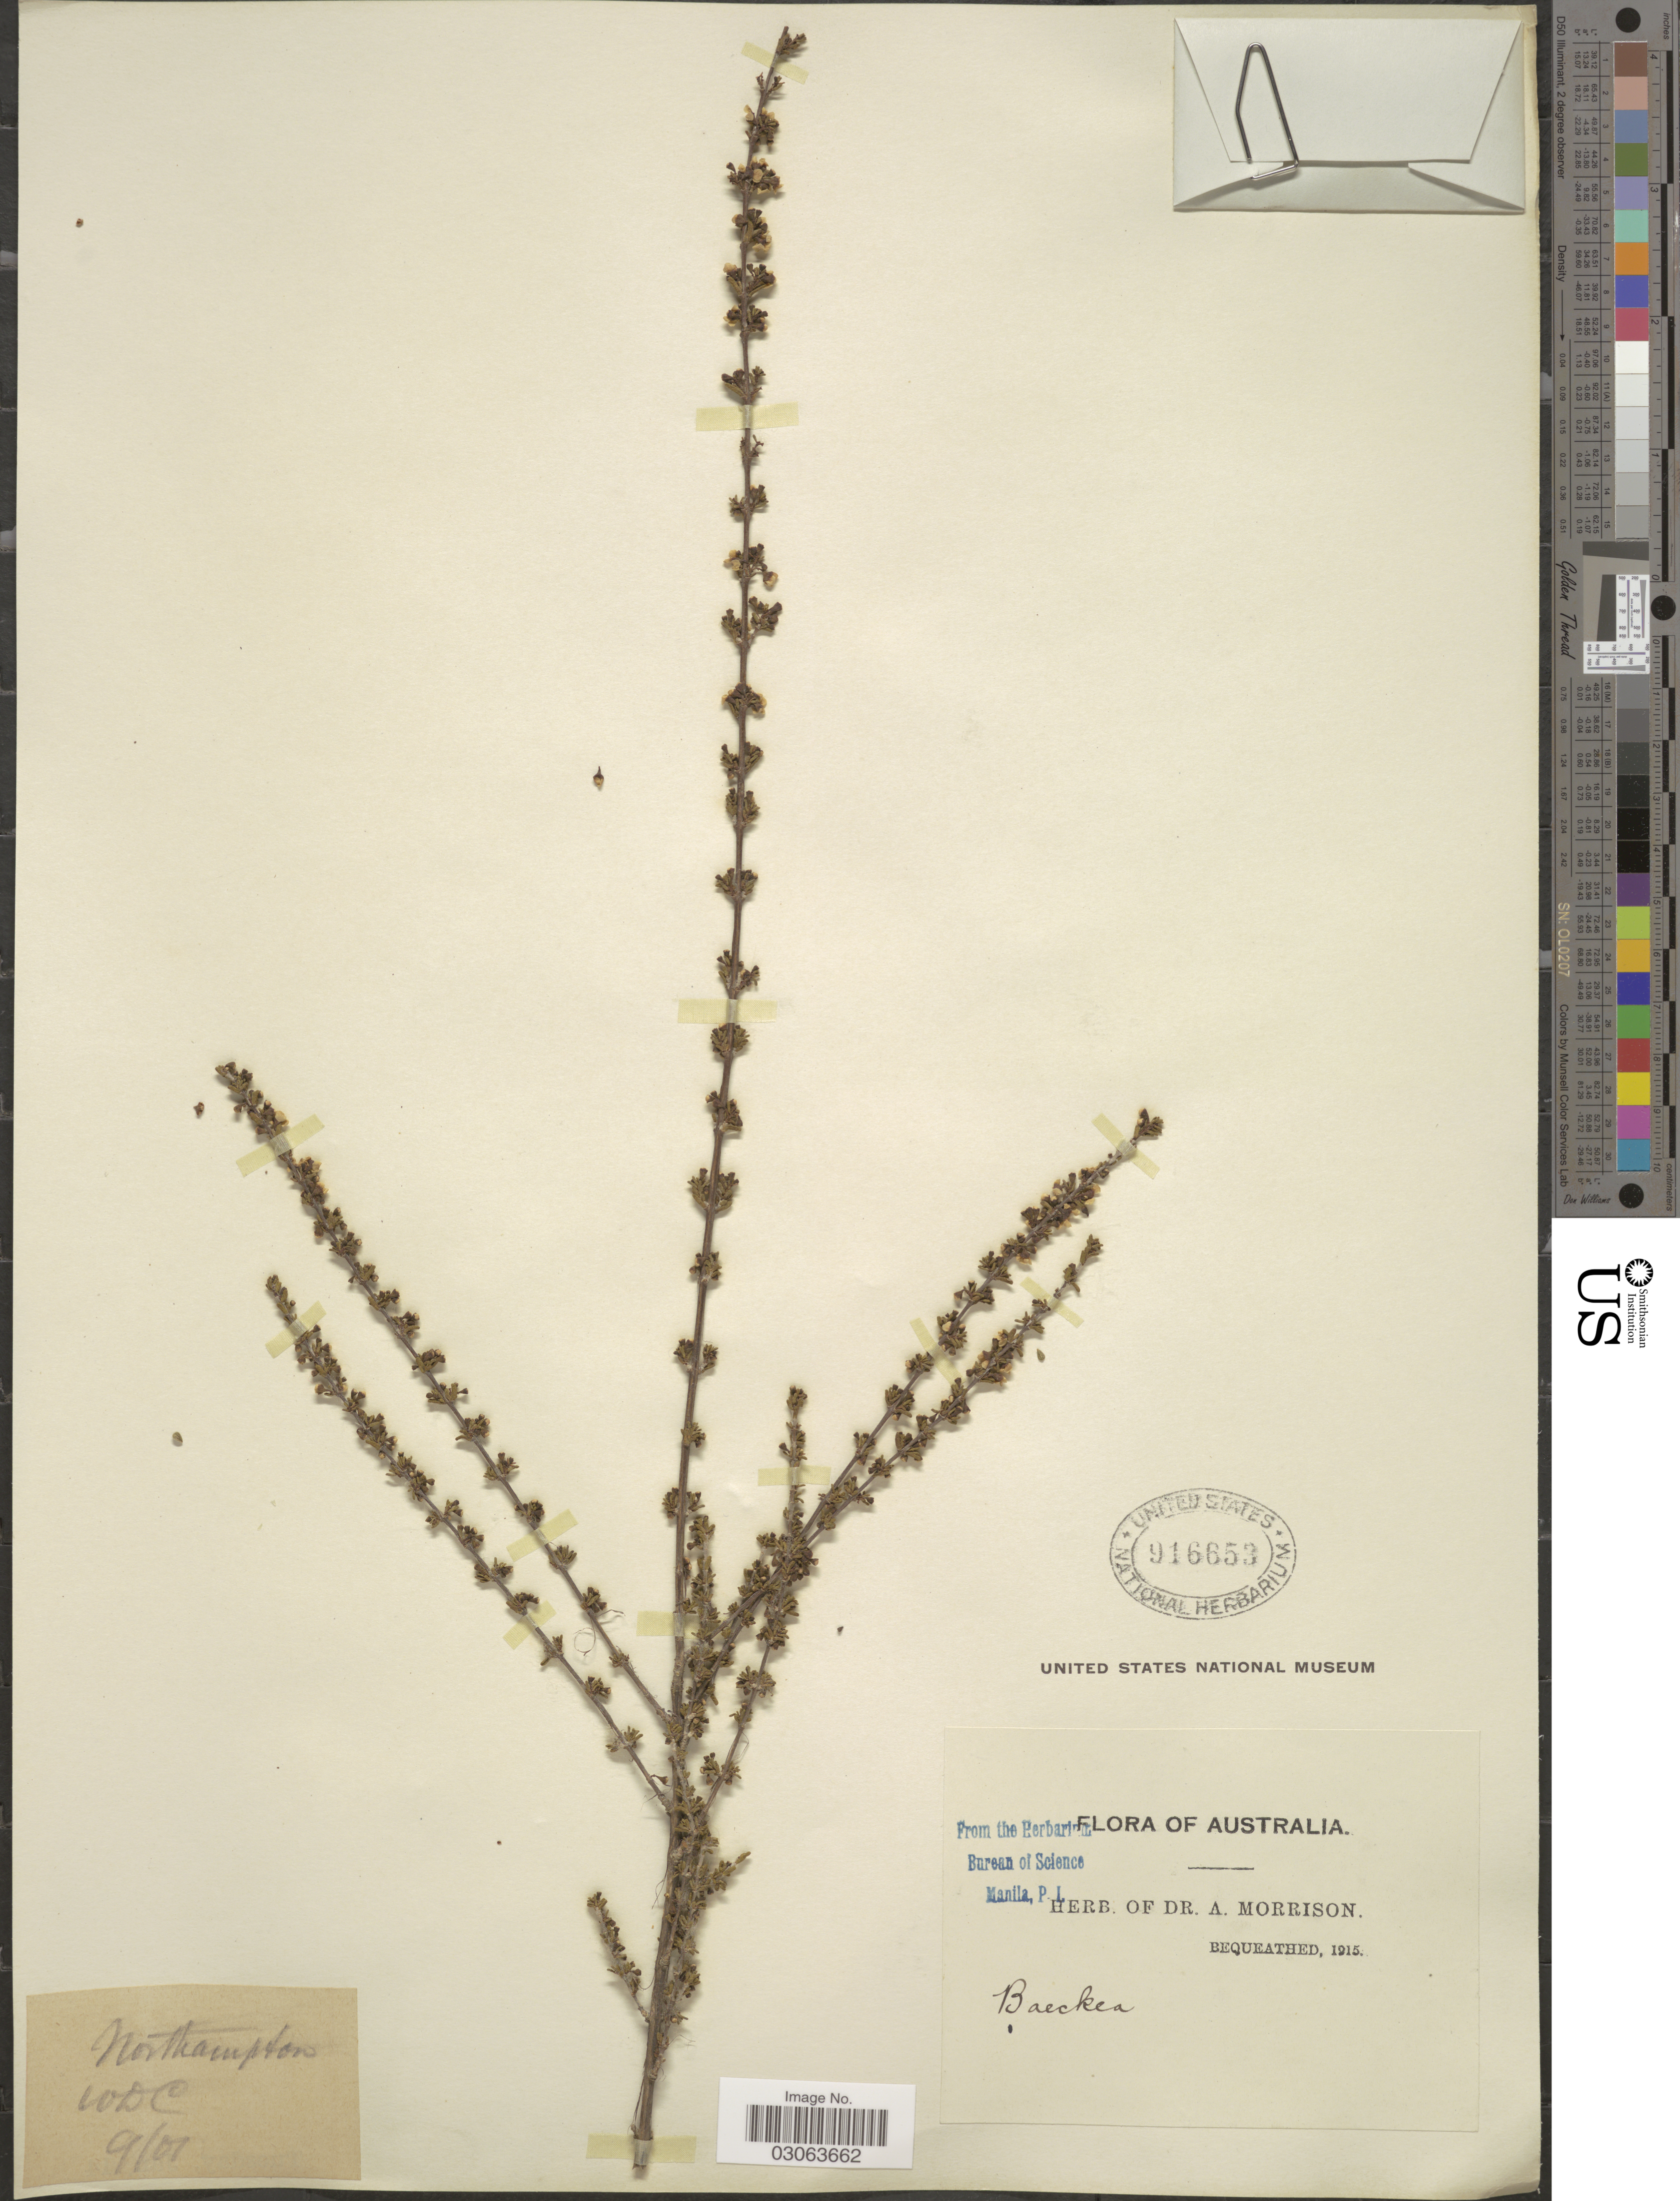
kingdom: Plantae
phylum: Tracheophyta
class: Magnoliopsida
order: Myrtales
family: Myrtaceae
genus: Baeckea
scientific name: Baeckea sp.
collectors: ex herb. Dr. A. Morrison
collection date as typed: Transcribed d/m/y: /9/1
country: Australia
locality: Northampton WDC.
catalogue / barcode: US 916653